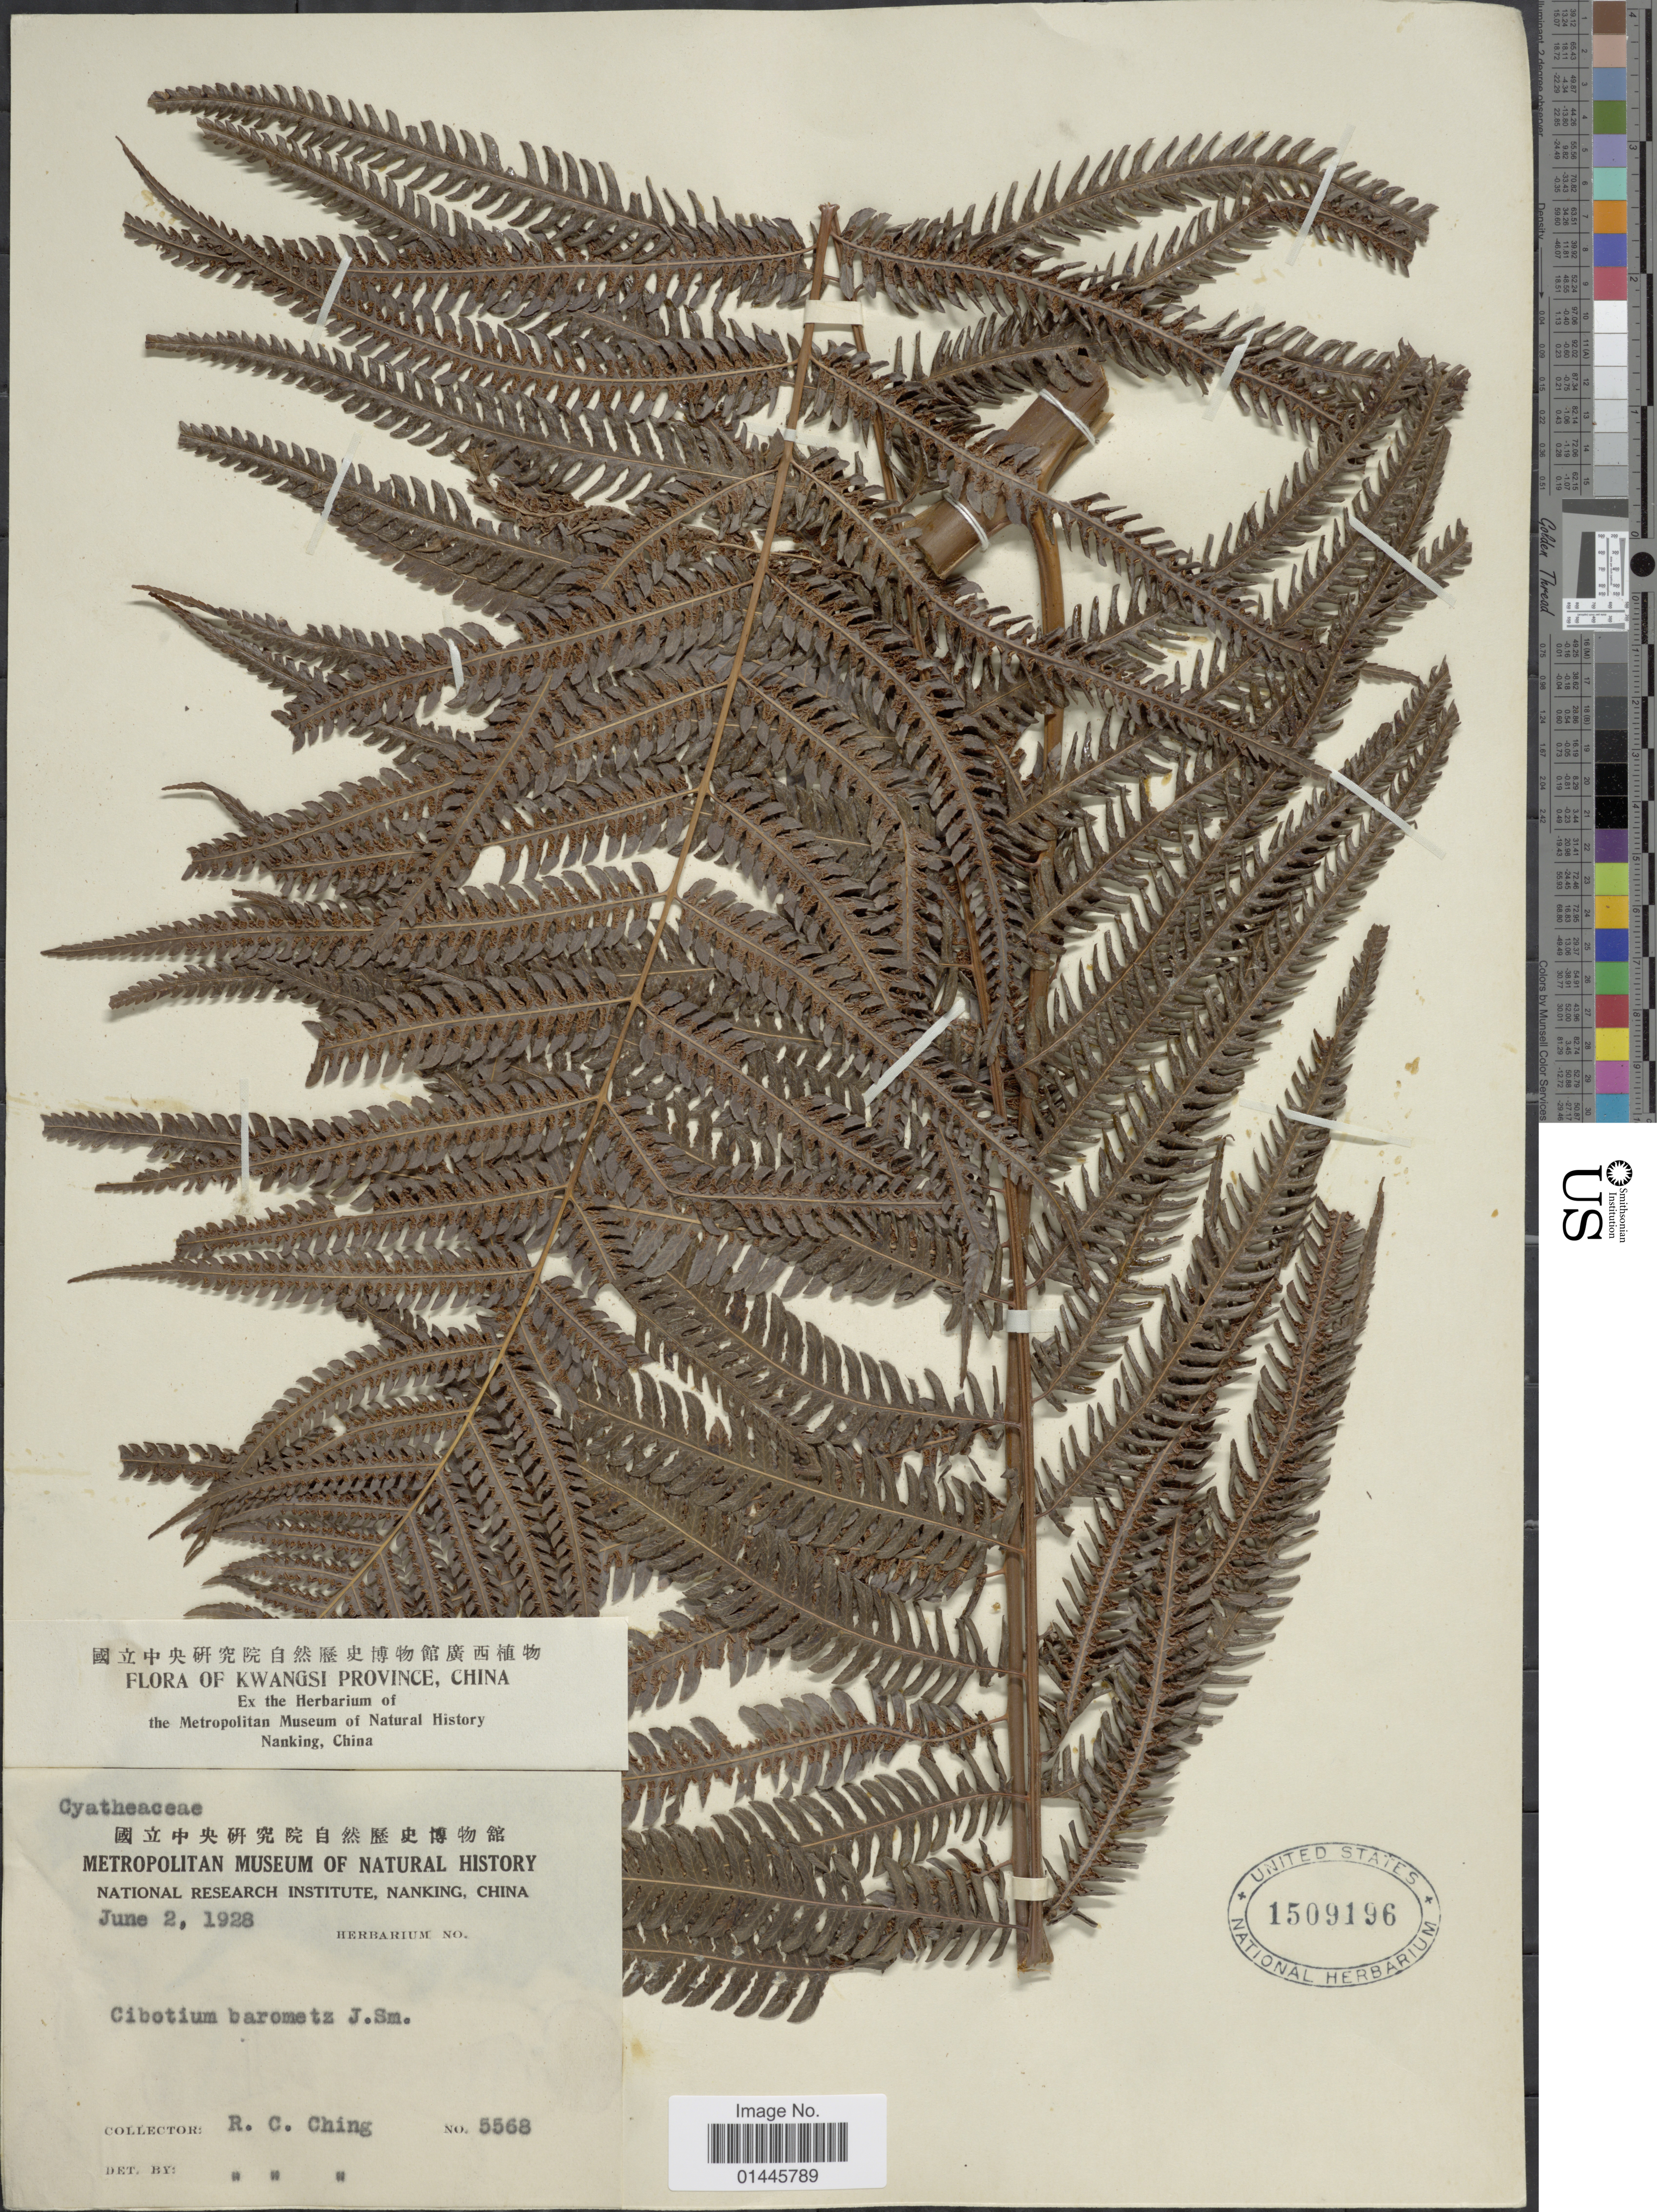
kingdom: Plantae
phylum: Tracheophyta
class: Polypodiopsida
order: Cyatheales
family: Cibotiaceae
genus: Cibotium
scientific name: Cibotium barometz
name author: (L.) J. Sm.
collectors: R. C. Ching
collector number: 5568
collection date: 1928-06-02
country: China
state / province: Guangxi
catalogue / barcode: US 1509196